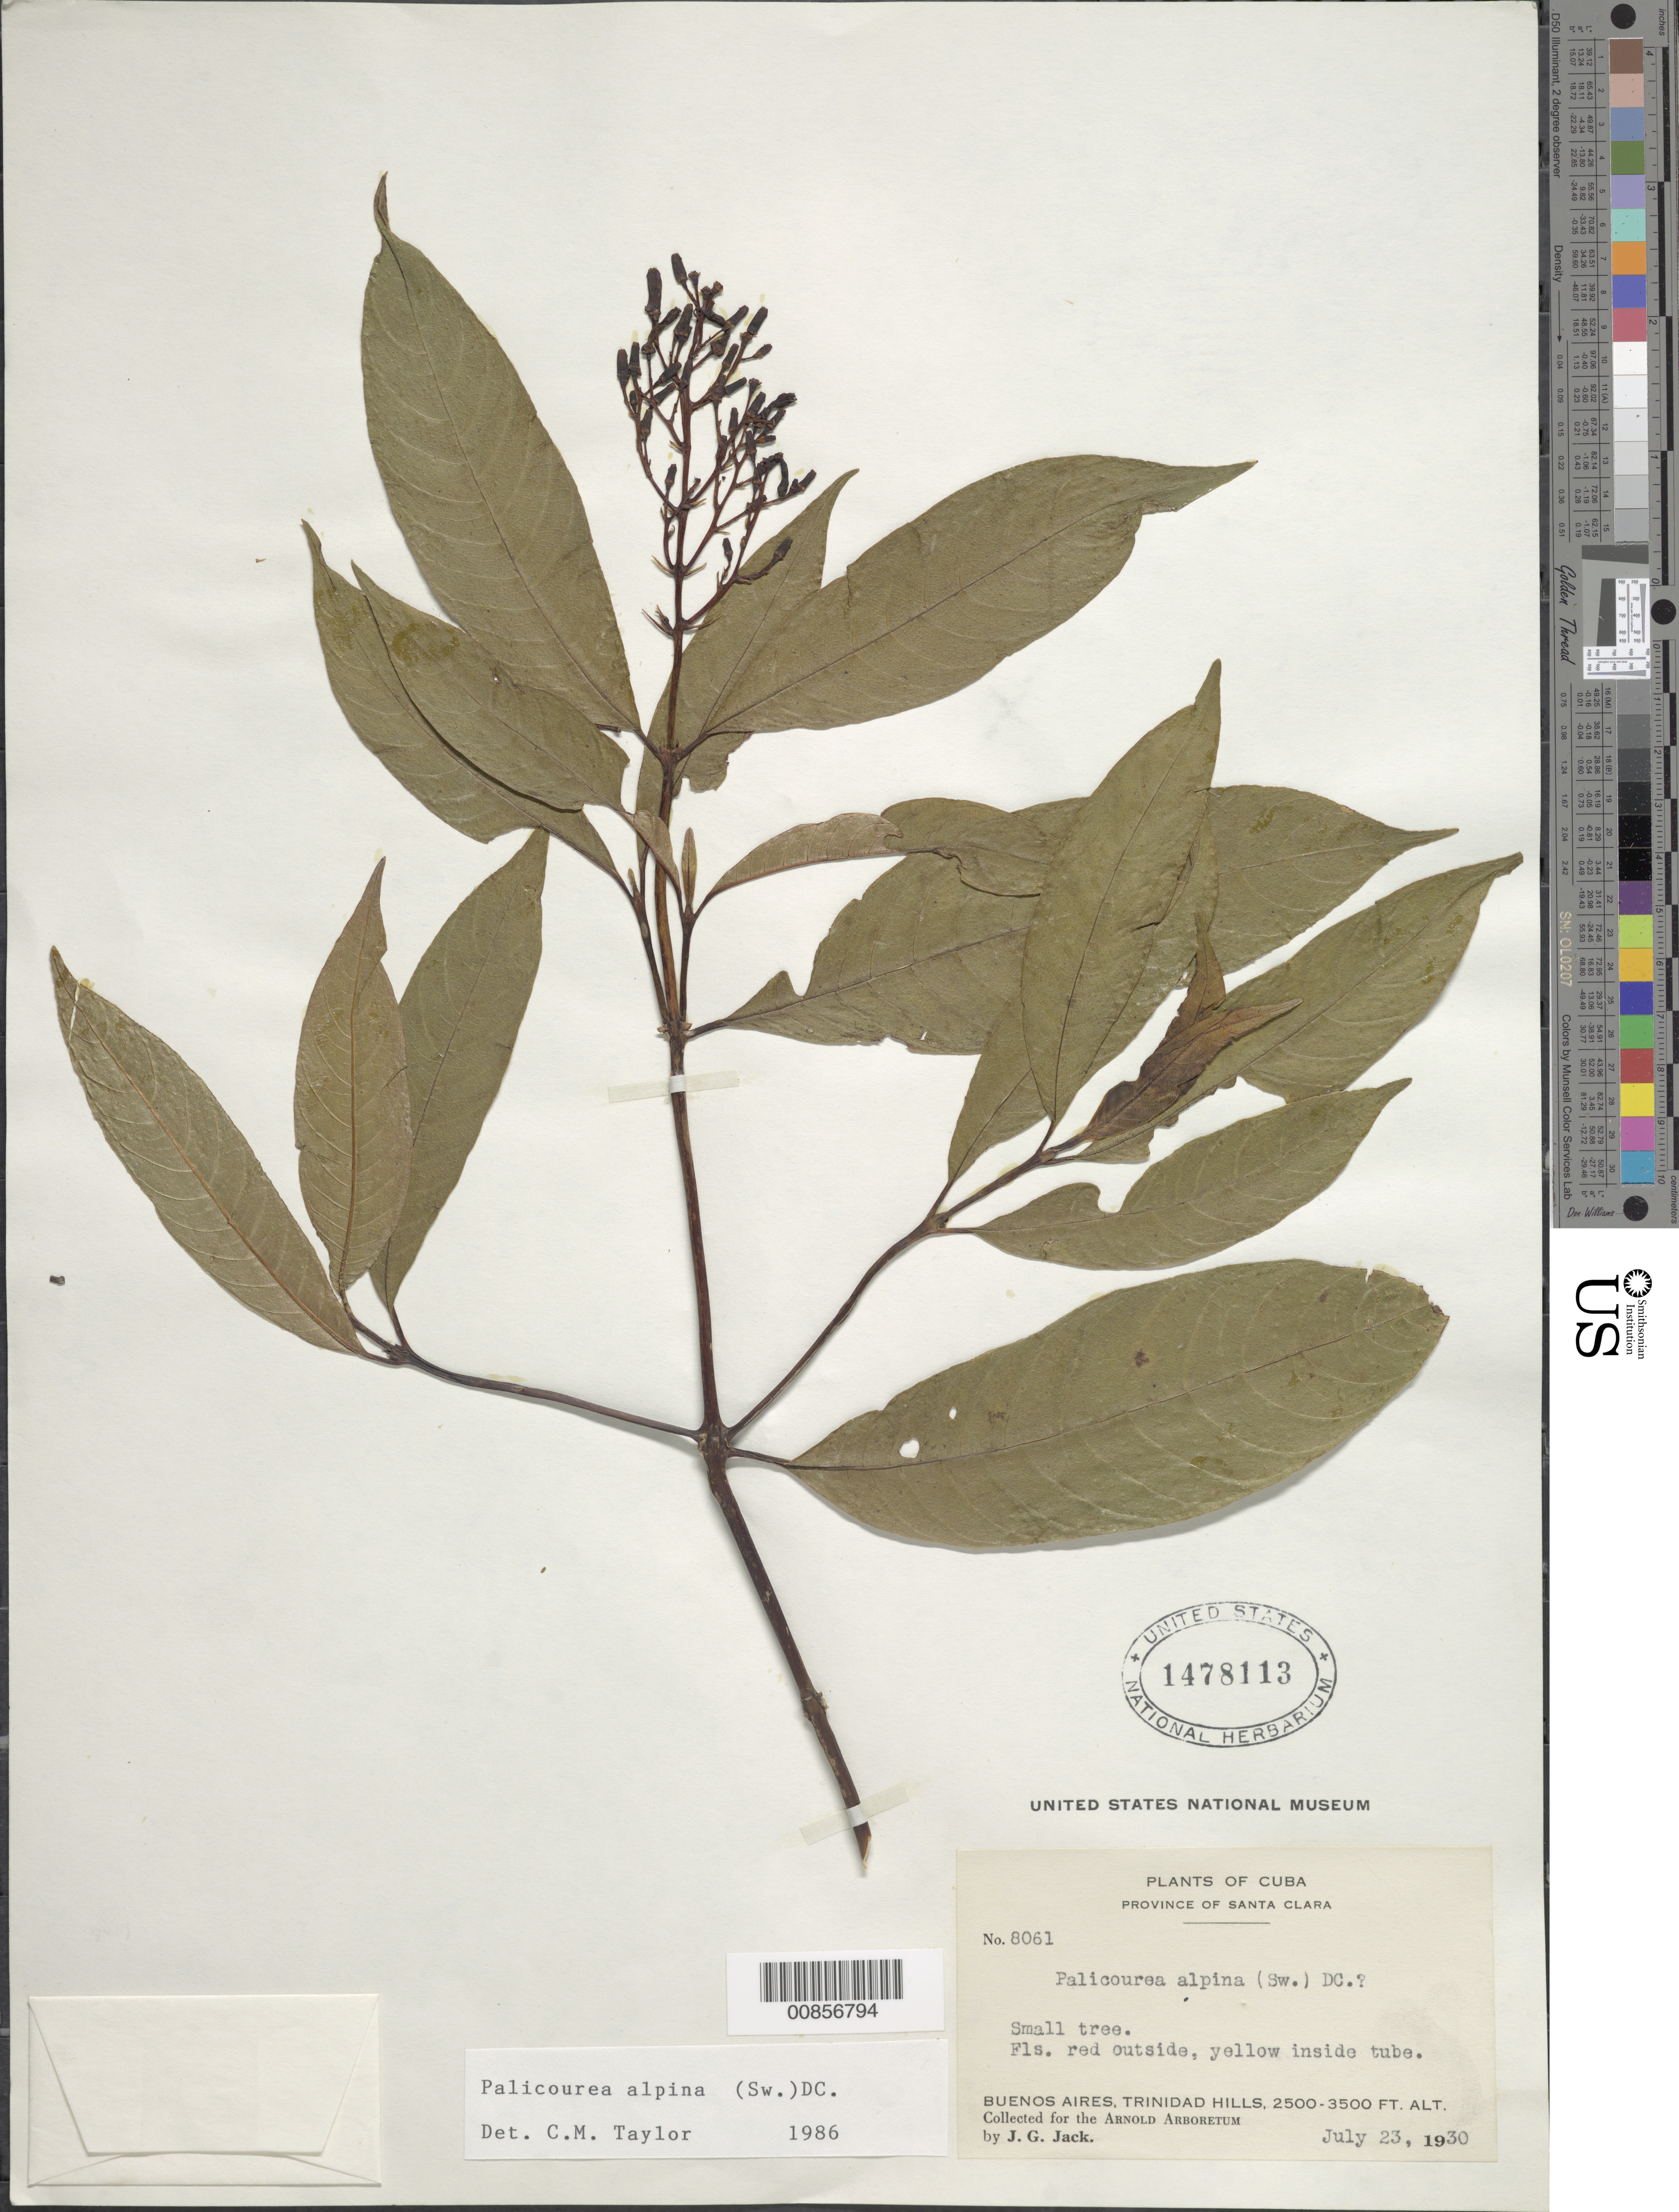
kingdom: Plantae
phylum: Tracheophyta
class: Magnoliopsida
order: Gentianales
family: Rubiaceae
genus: Palicourea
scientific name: Palicourea alpina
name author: (Sw.) DC.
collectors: J. G. Jack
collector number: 8061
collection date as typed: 23 Jul 1930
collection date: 1930-07-23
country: Cuba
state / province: Las Villas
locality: Buenos Aires, Trinidad Hills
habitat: Hills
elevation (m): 762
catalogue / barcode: US 1478113